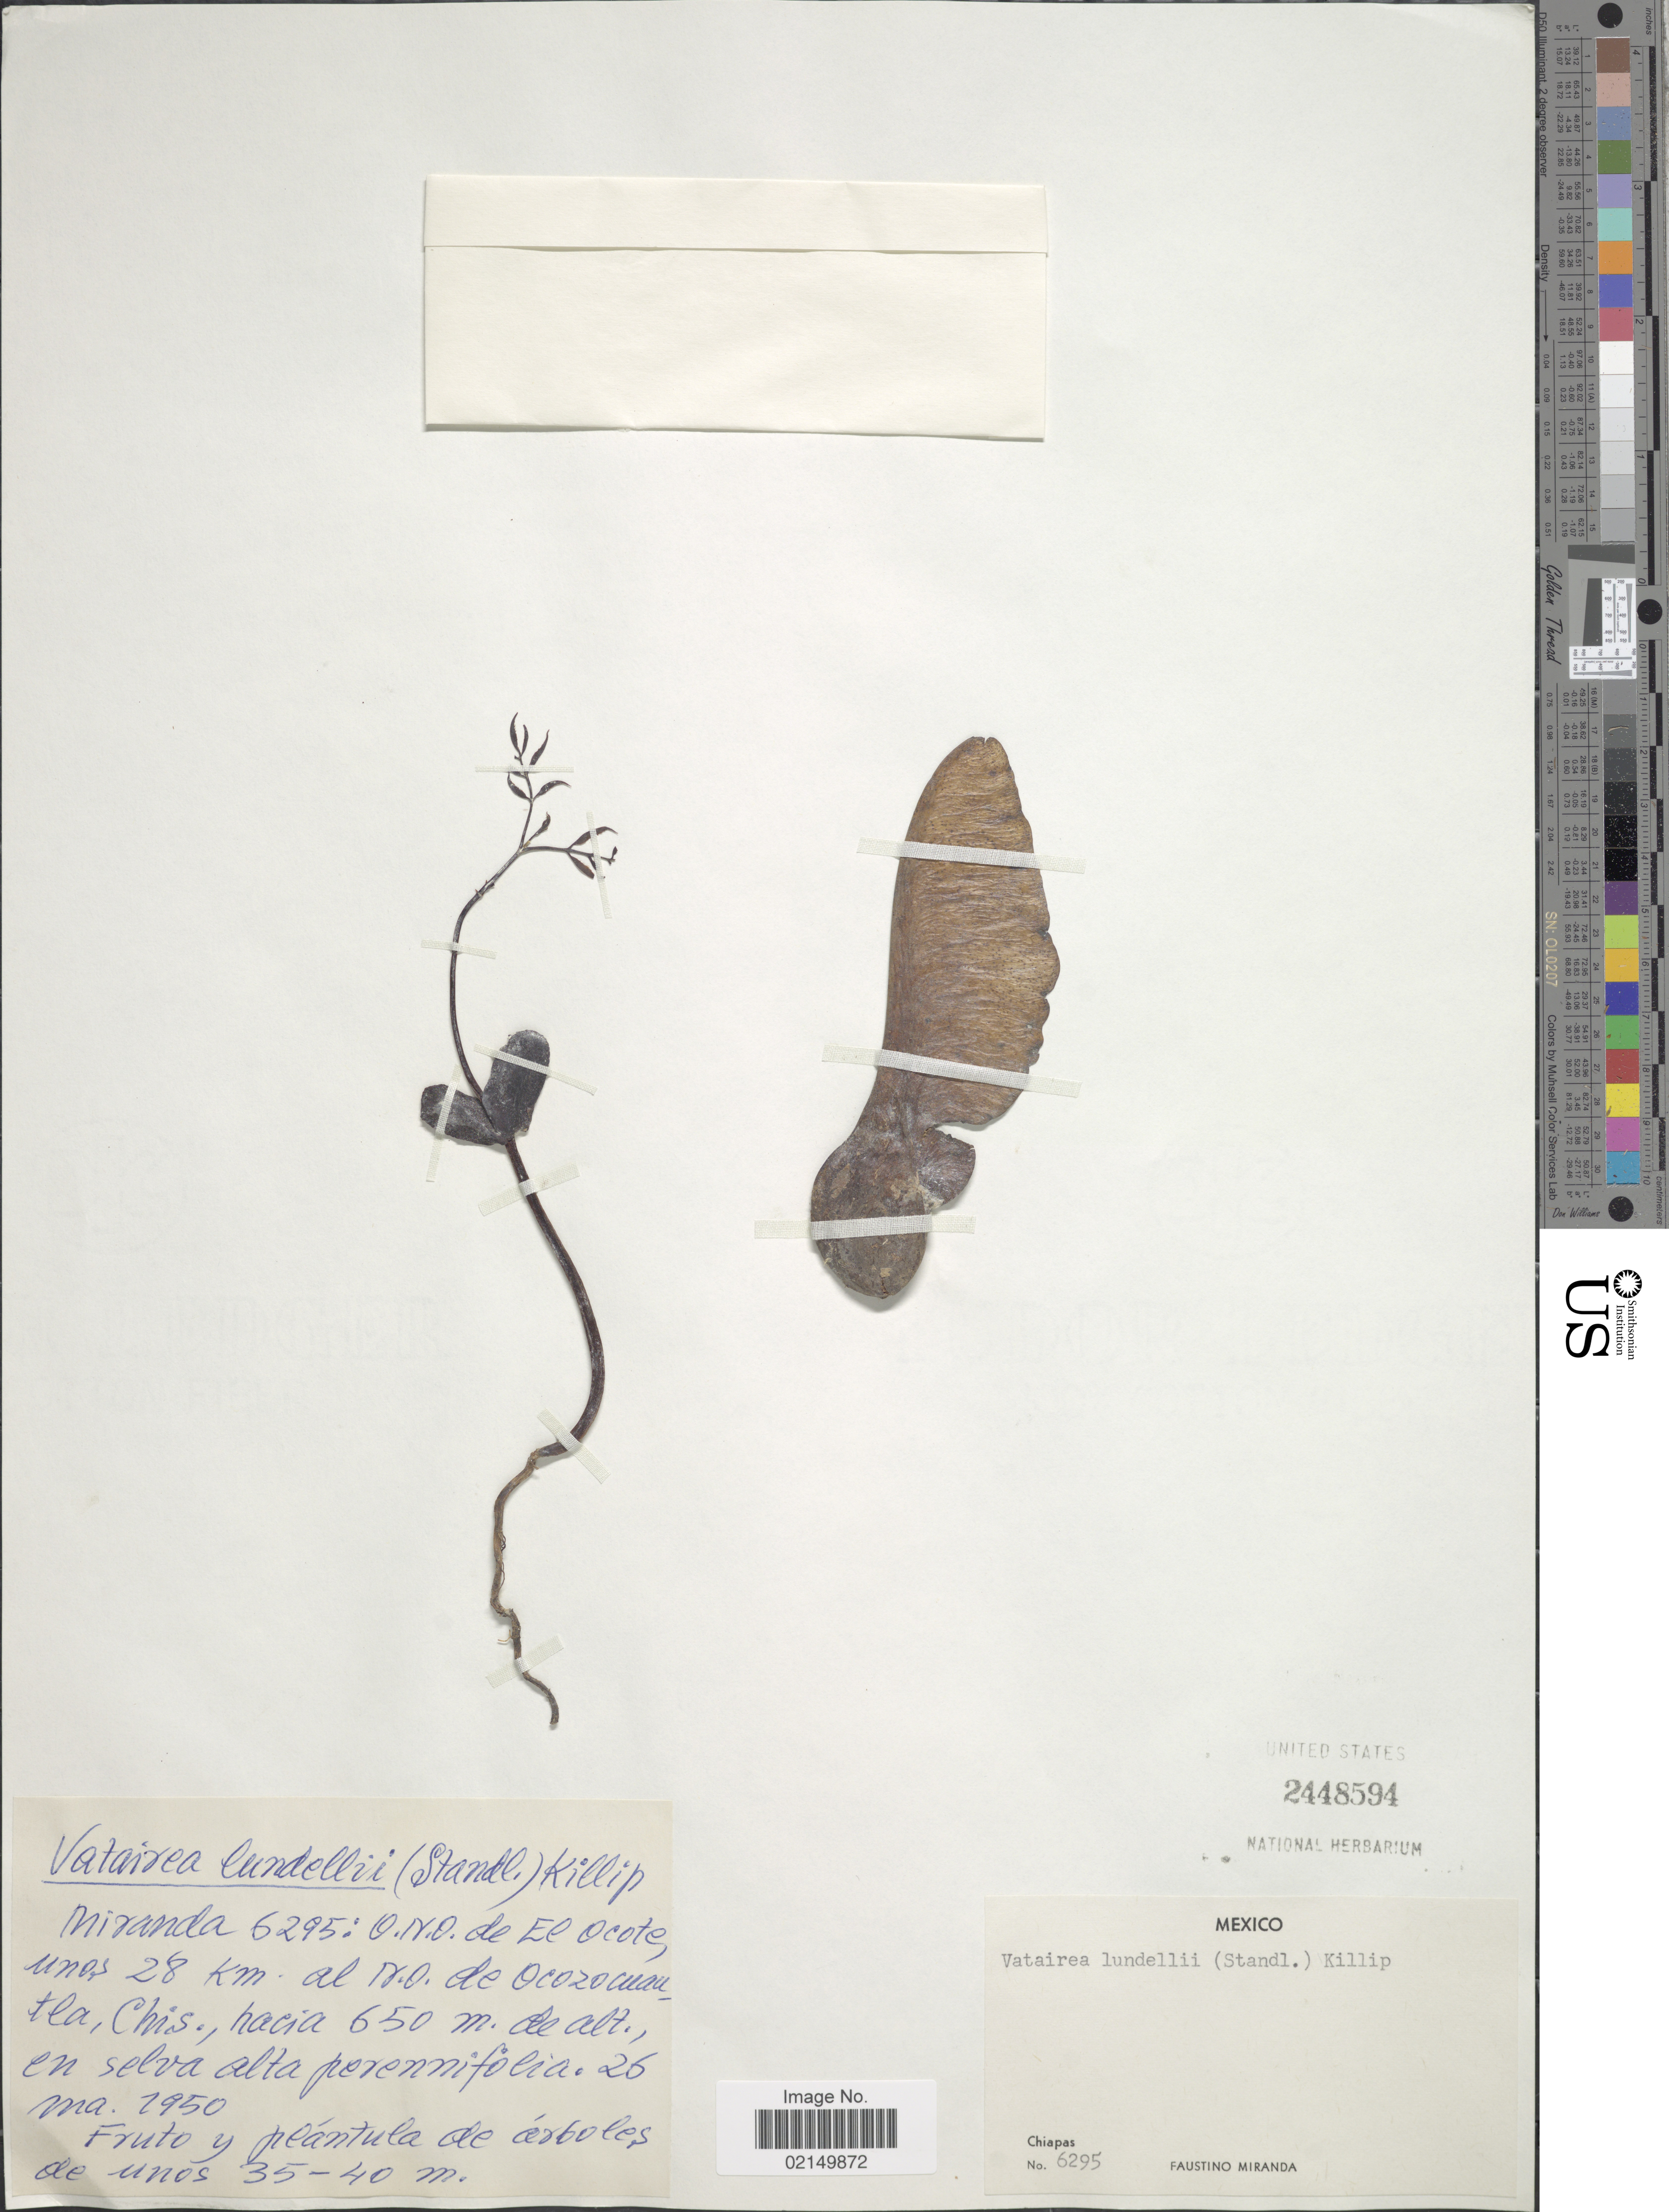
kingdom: Plantae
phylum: Tracheophyta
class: Magnoliopsida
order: Fabales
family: Fabaceae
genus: Vatairea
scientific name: Vatairea lundellii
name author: (Standl.) Killip ex Record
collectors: F. Miranda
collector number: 6295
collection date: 1950-05-26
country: Mexico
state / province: Chiapas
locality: O.N.O de El ocote, unos 28 km al N.O. de Ocozocoautla.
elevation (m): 650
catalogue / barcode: US 2448594